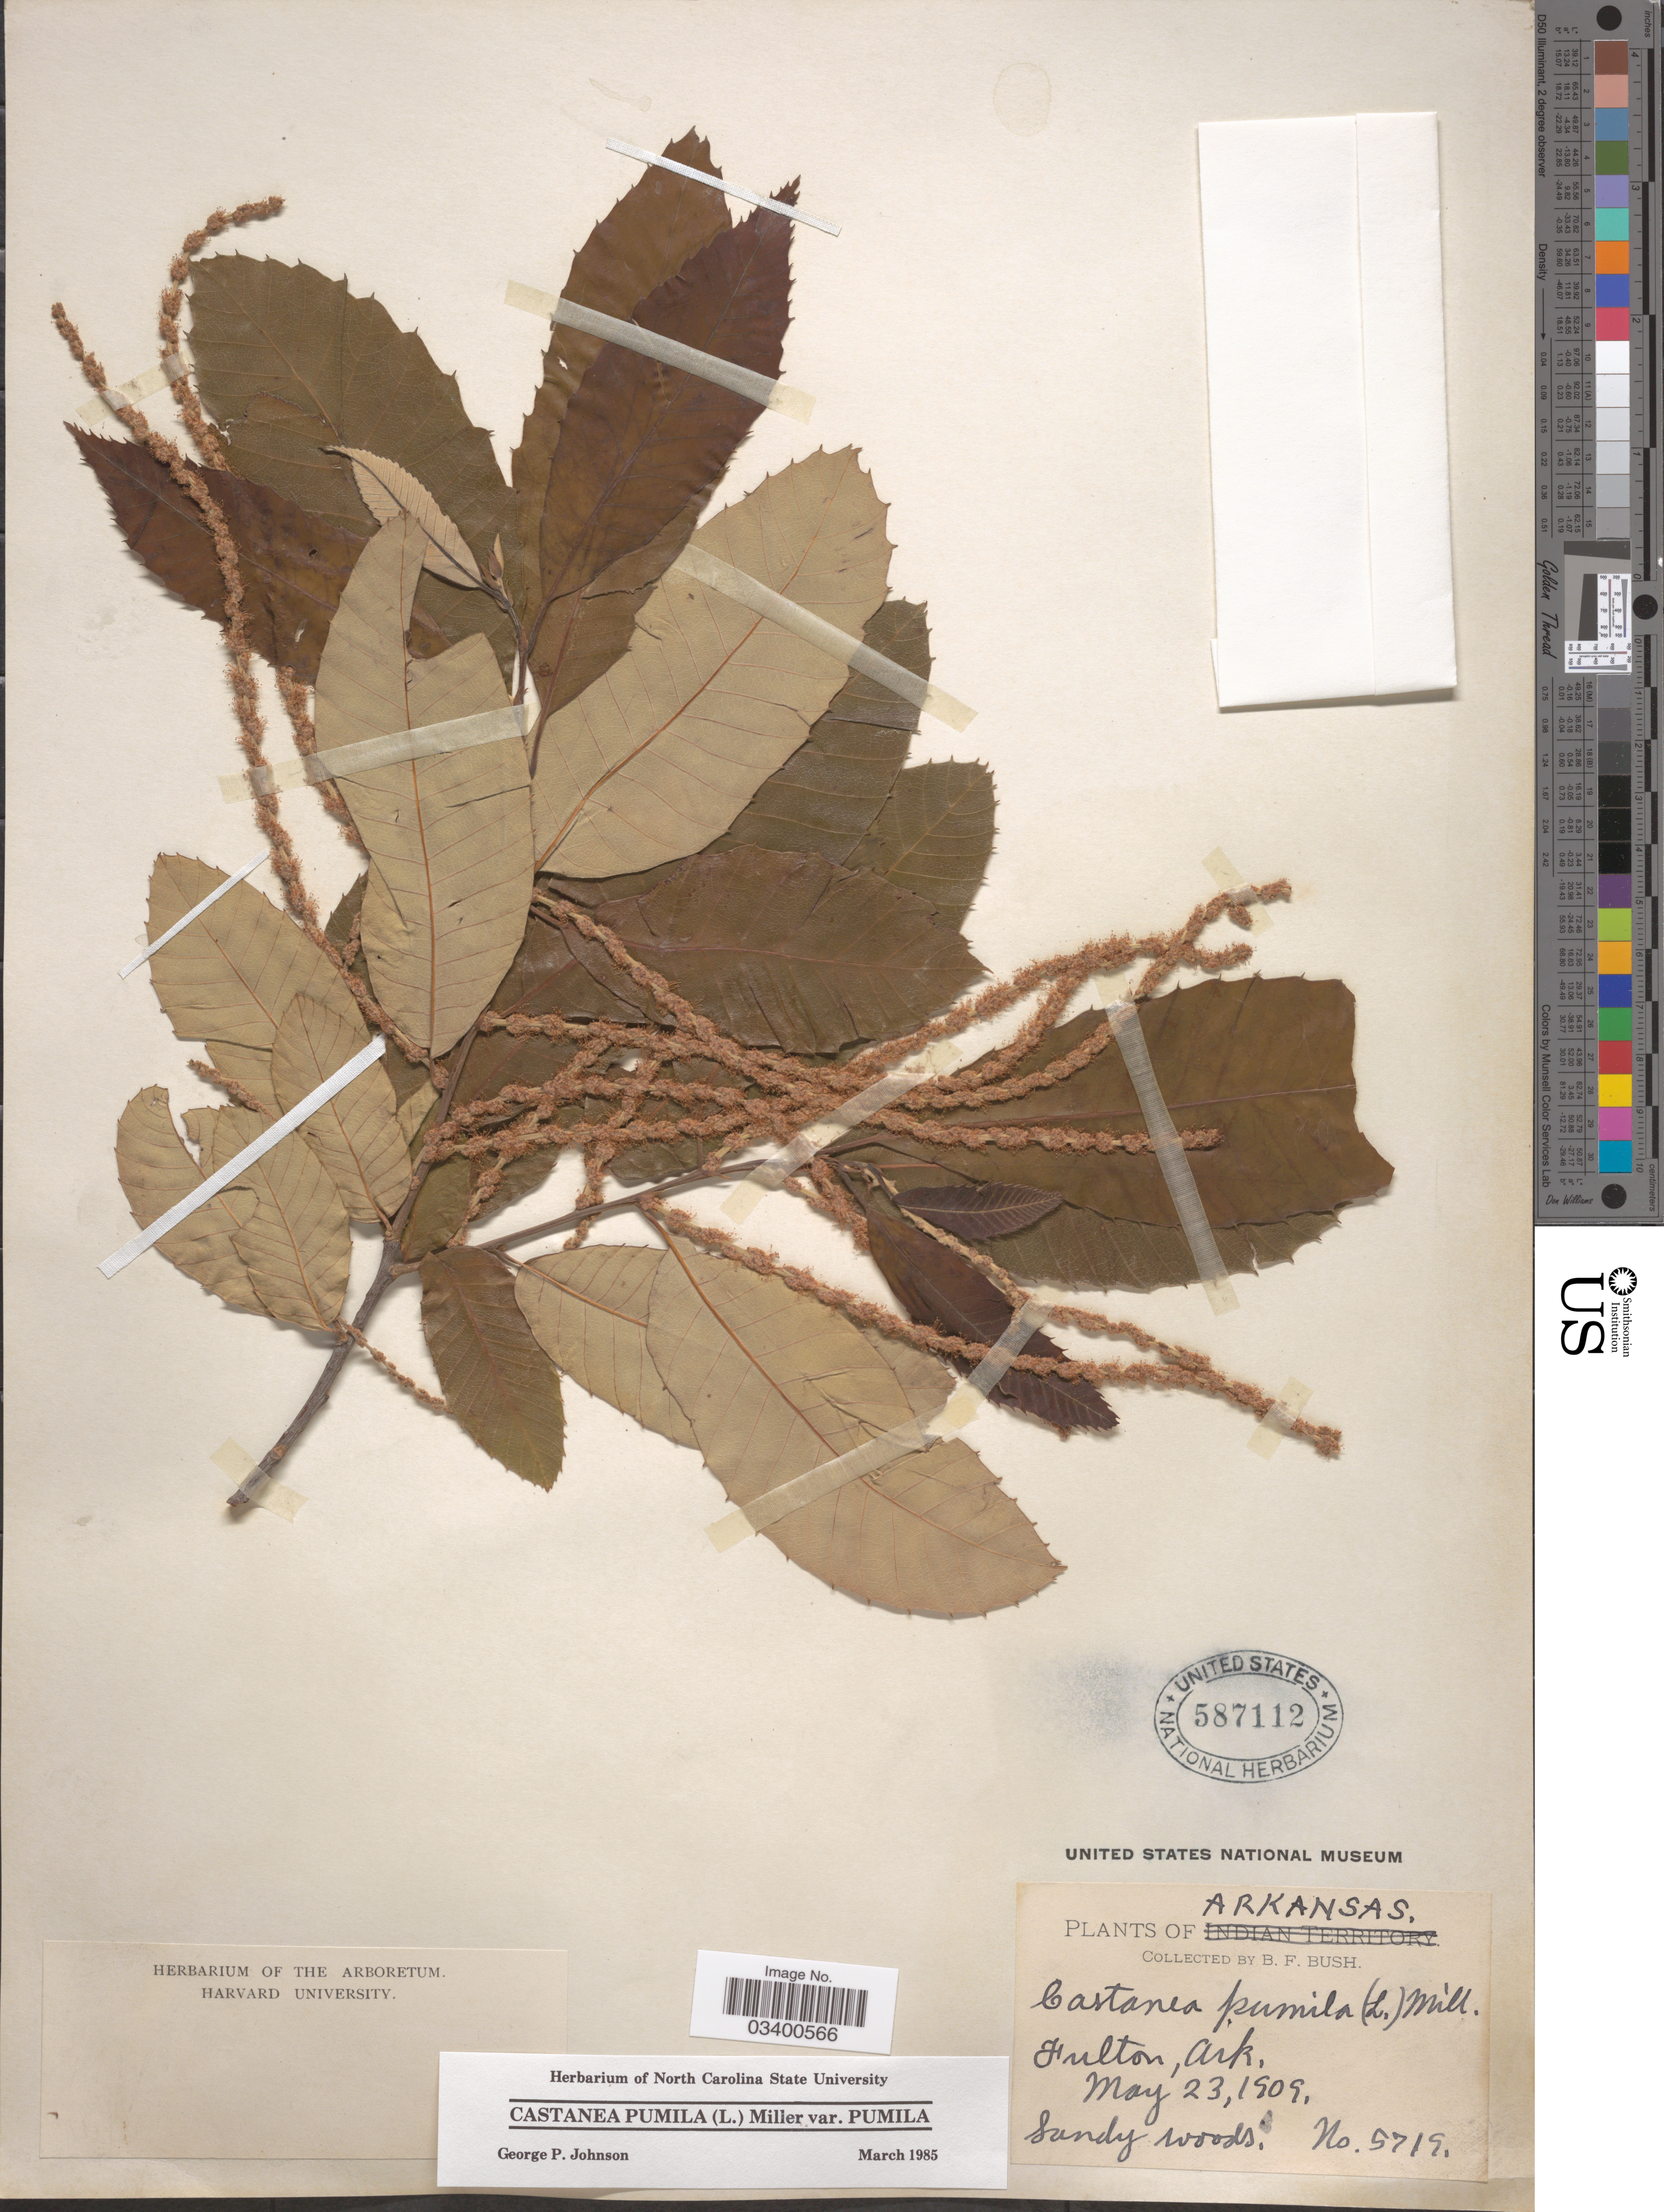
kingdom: Plantae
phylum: Tracheophyta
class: Magnoliopsida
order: Fagales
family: Fagaceae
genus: Castanea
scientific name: Castanea pumila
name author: (L.) Mill.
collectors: B. F. Bush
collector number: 5719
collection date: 1909-05-23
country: United States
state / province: Arkansas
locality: Fulton.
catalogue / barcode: US 587112